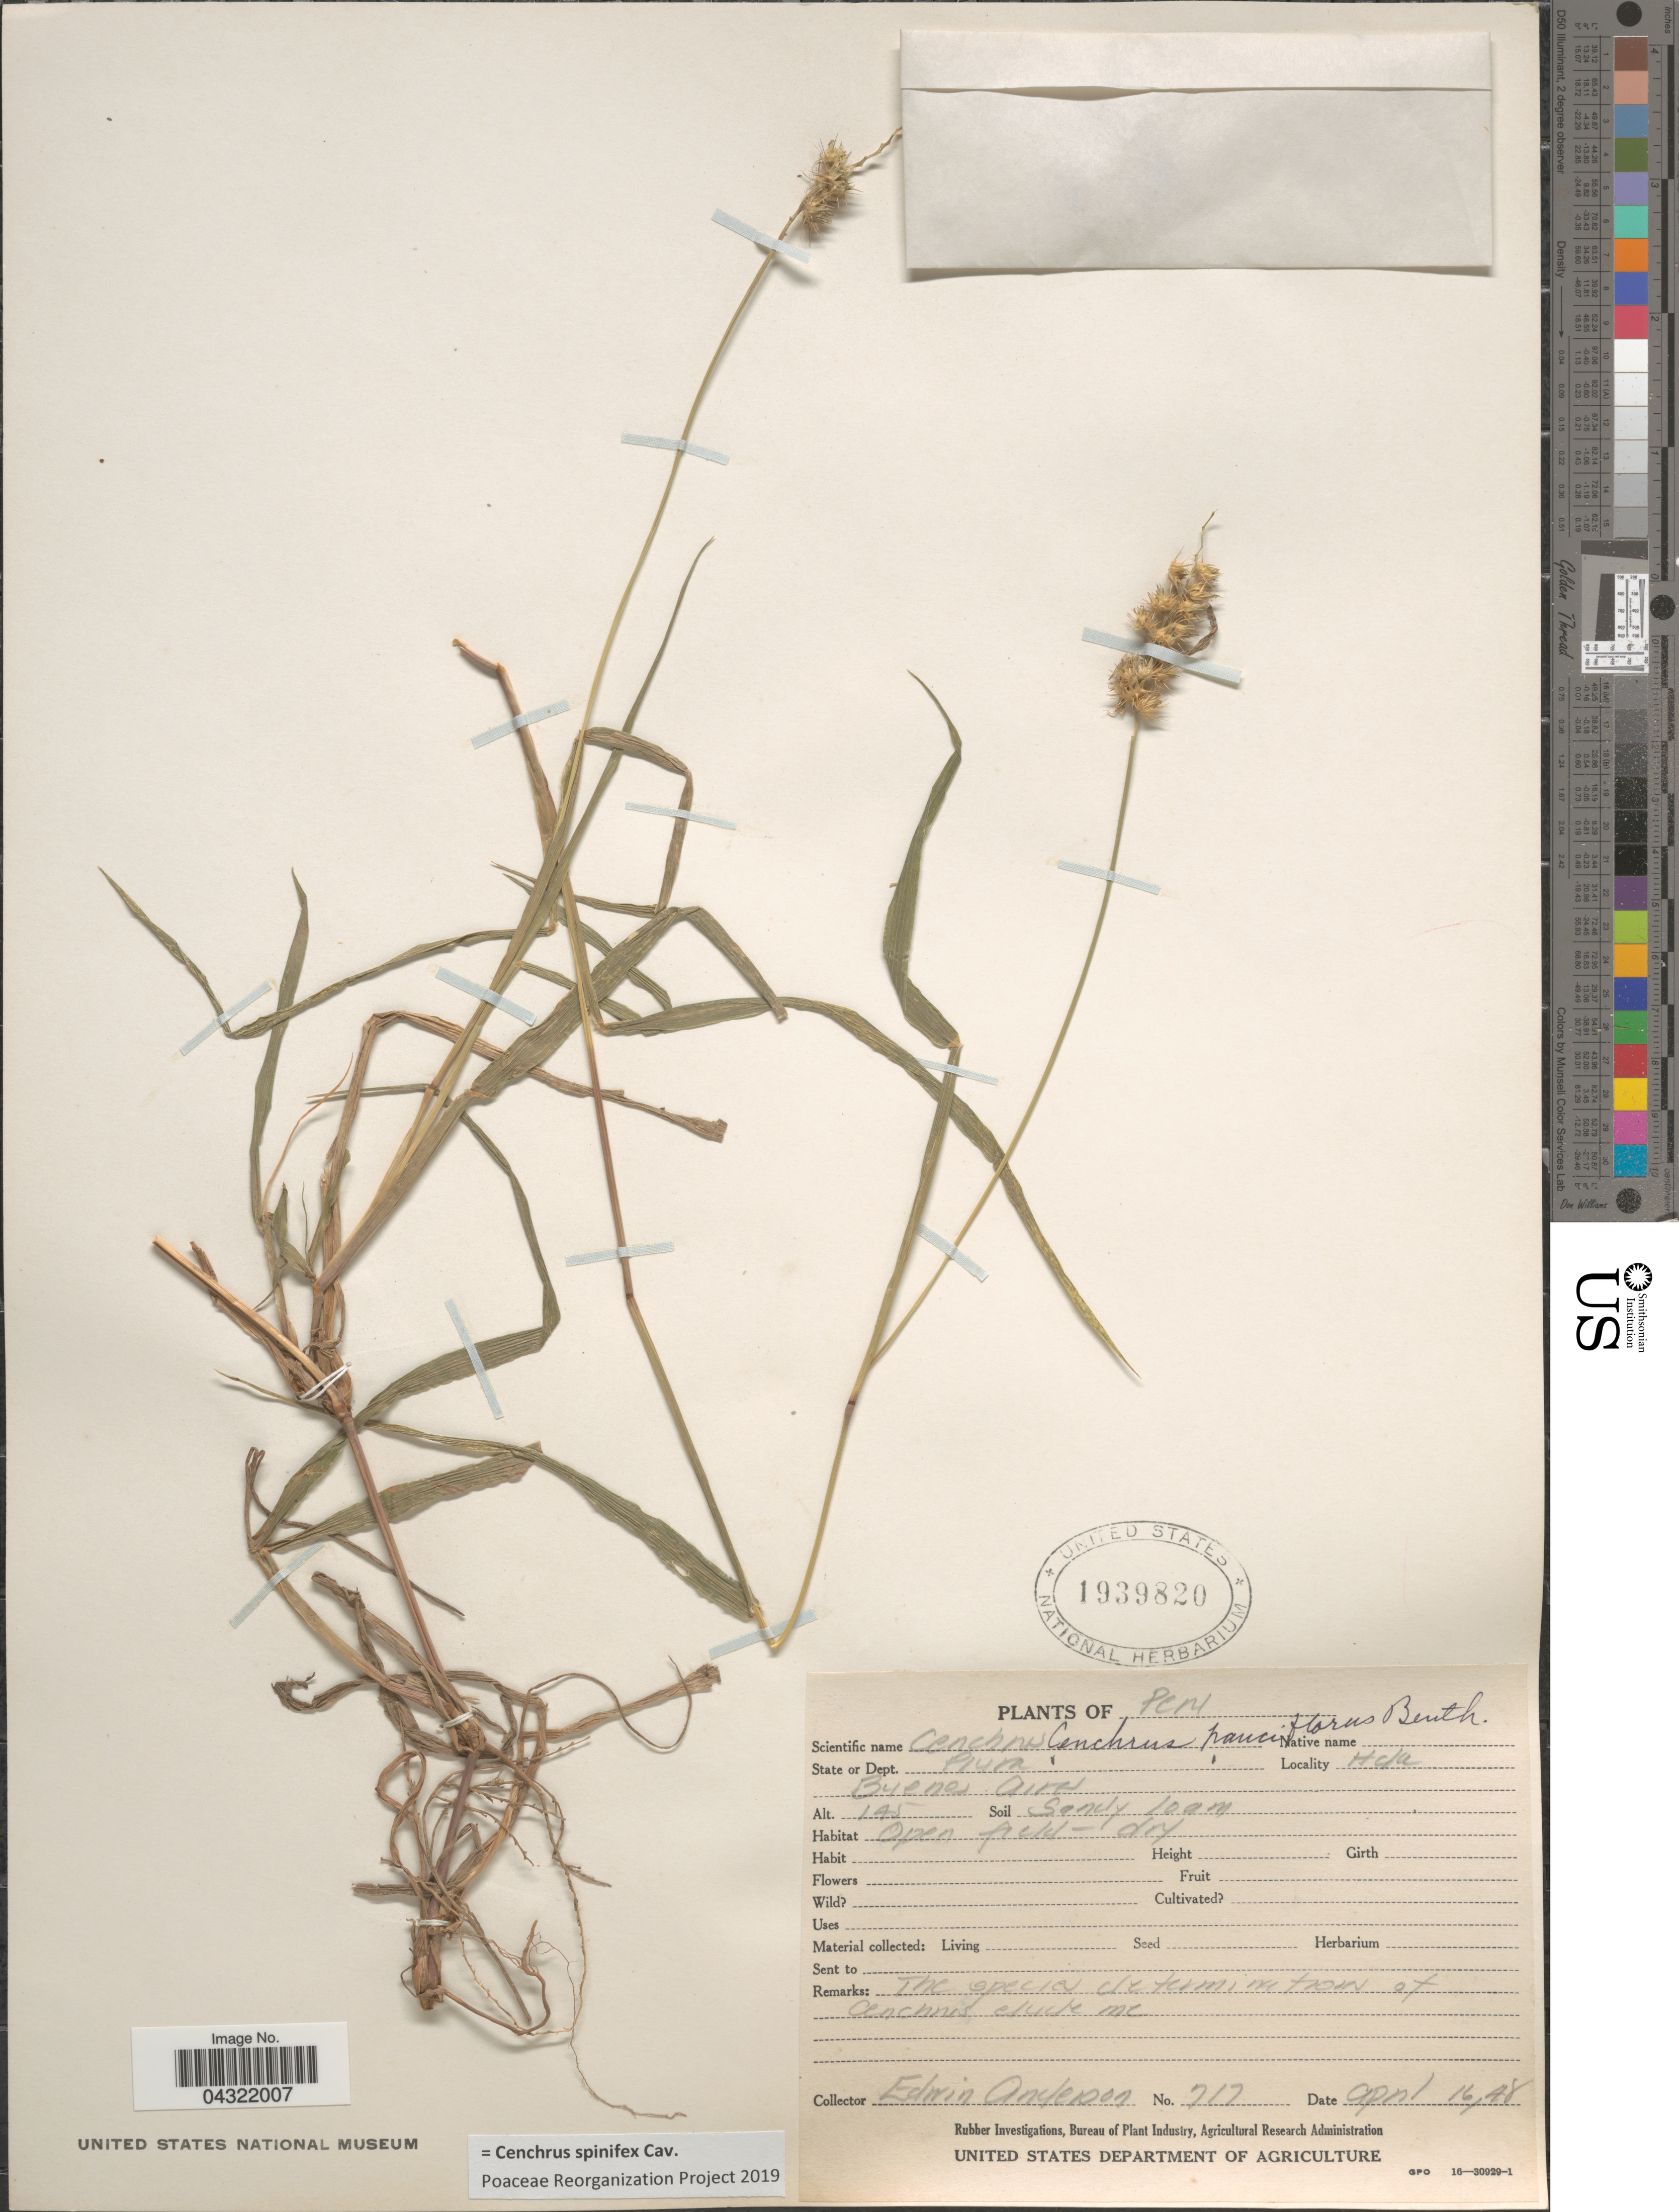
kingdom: Plantae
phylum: Tracheophyta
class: Liliopsida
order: Poales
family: Poaceae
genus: Cenchrus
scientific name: Cenchrus spinifex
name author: Cav.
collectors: E. Anderson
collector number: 717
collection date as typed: Transcribed d/m/y: 16/4/48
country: Peru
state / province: Piura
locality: Dept. Piura. Hda Buenos Aires.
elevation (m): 145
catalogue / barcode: US 1939820